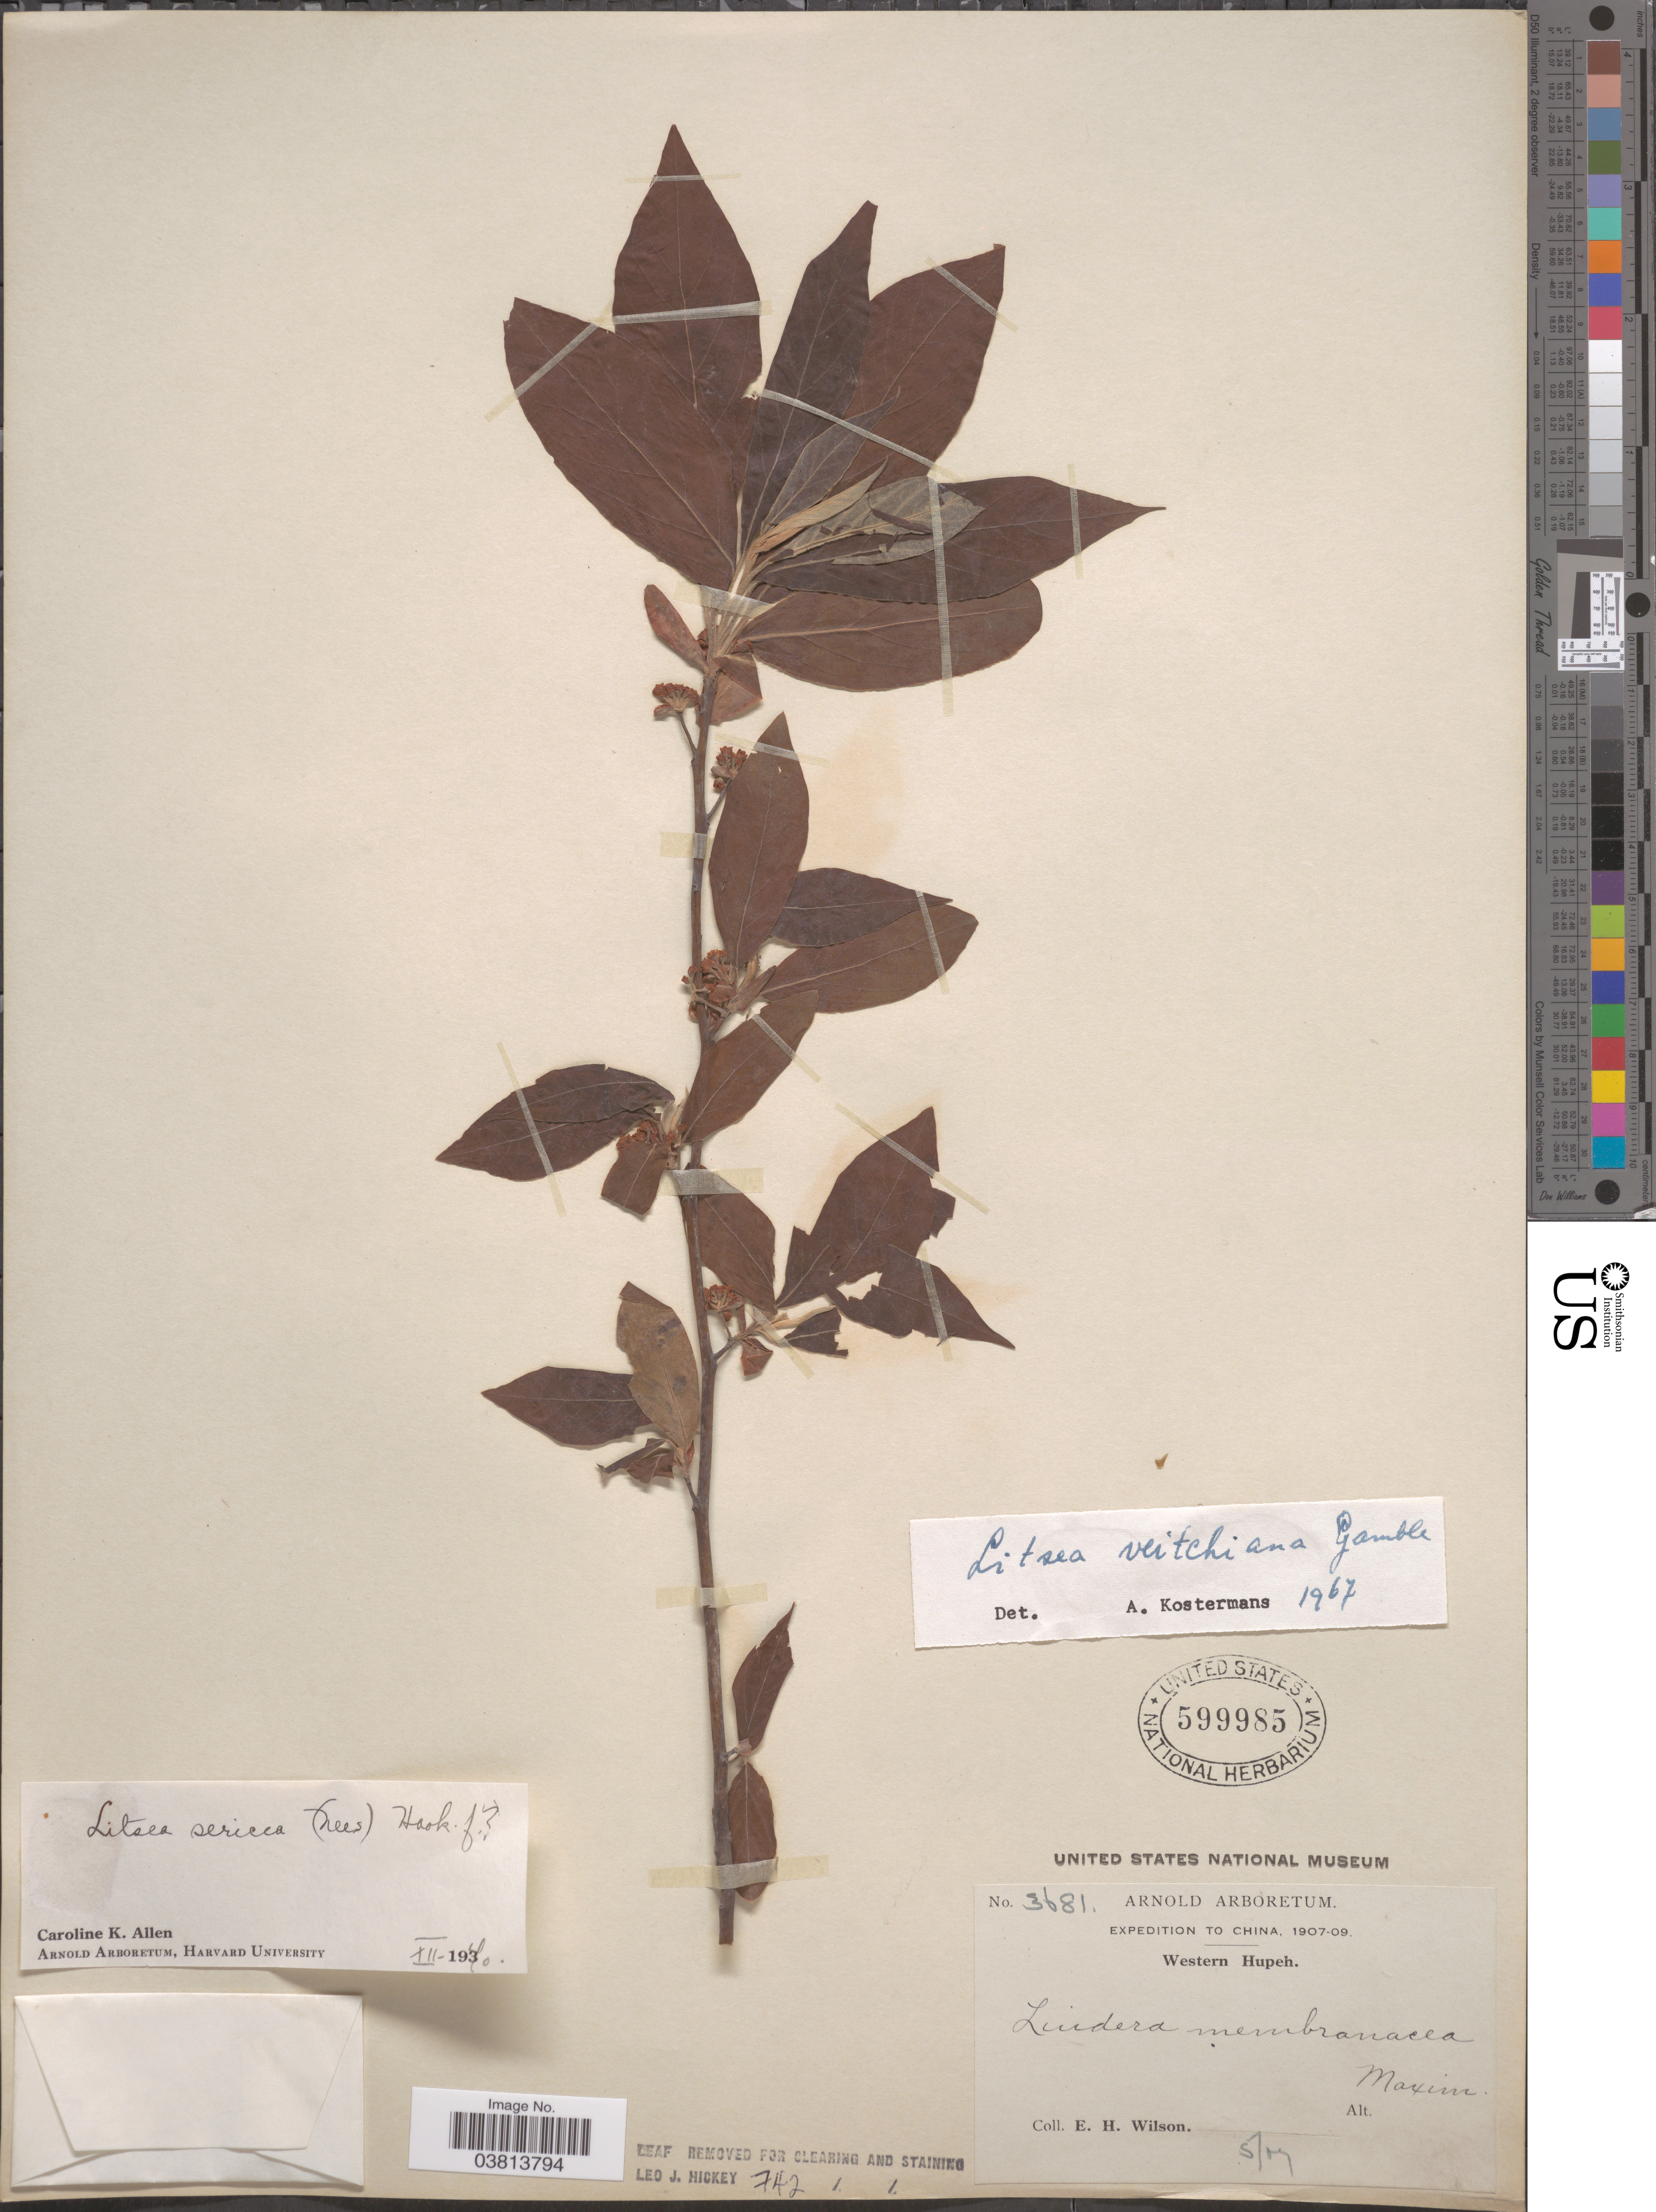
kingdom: Plantae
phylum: Tracheophyta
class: Magnoliopsida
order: Laurales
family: Lauraceae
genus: Litsea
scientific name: Litsea veitchiana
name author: Gamble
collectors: E. Wilson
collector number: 3681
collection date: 1907-05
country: China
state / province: Hubei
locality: Western Hupeh.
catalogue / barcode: US 599985